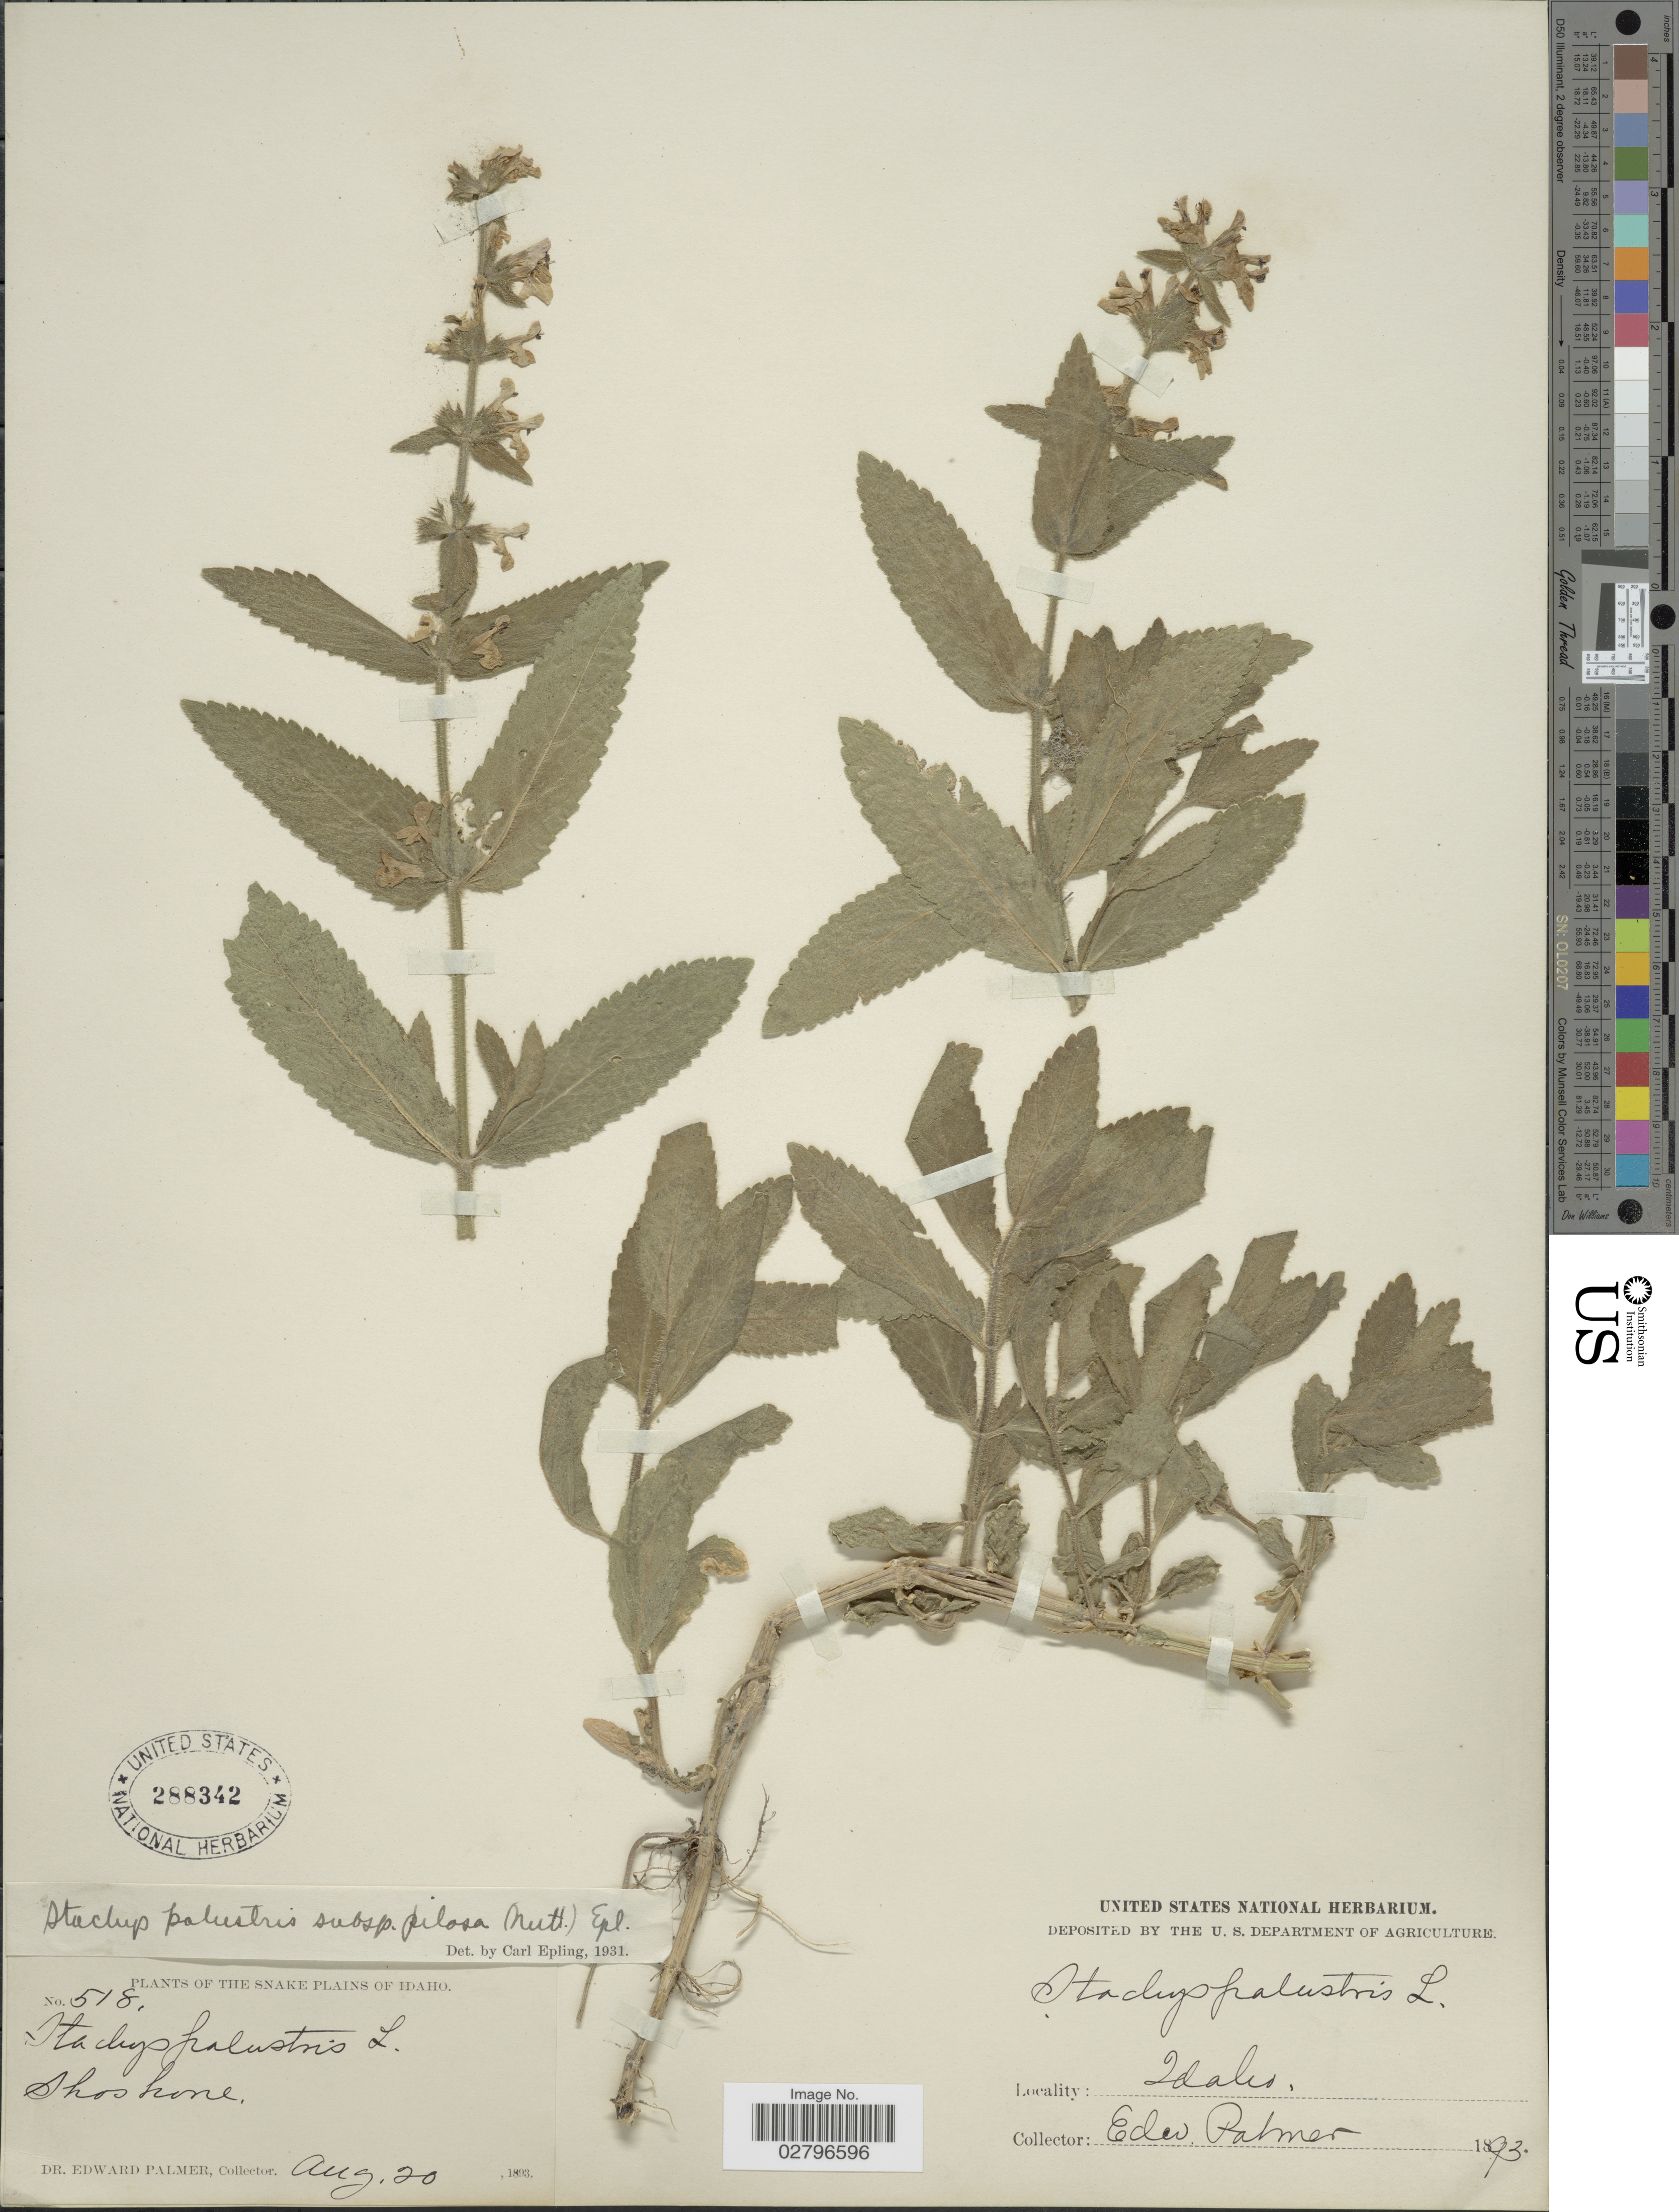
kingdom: Plantae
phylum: Tracheophyta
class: Magnoliopsida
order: Lamiales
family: Lamiaceae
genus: Stachys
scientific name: Stachys palustris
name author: L.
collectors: E. Palmer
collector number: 518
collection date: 1893-08-20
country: United States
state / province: Idaho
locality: Snake Plains. Shoshone.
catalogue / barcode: US 288342